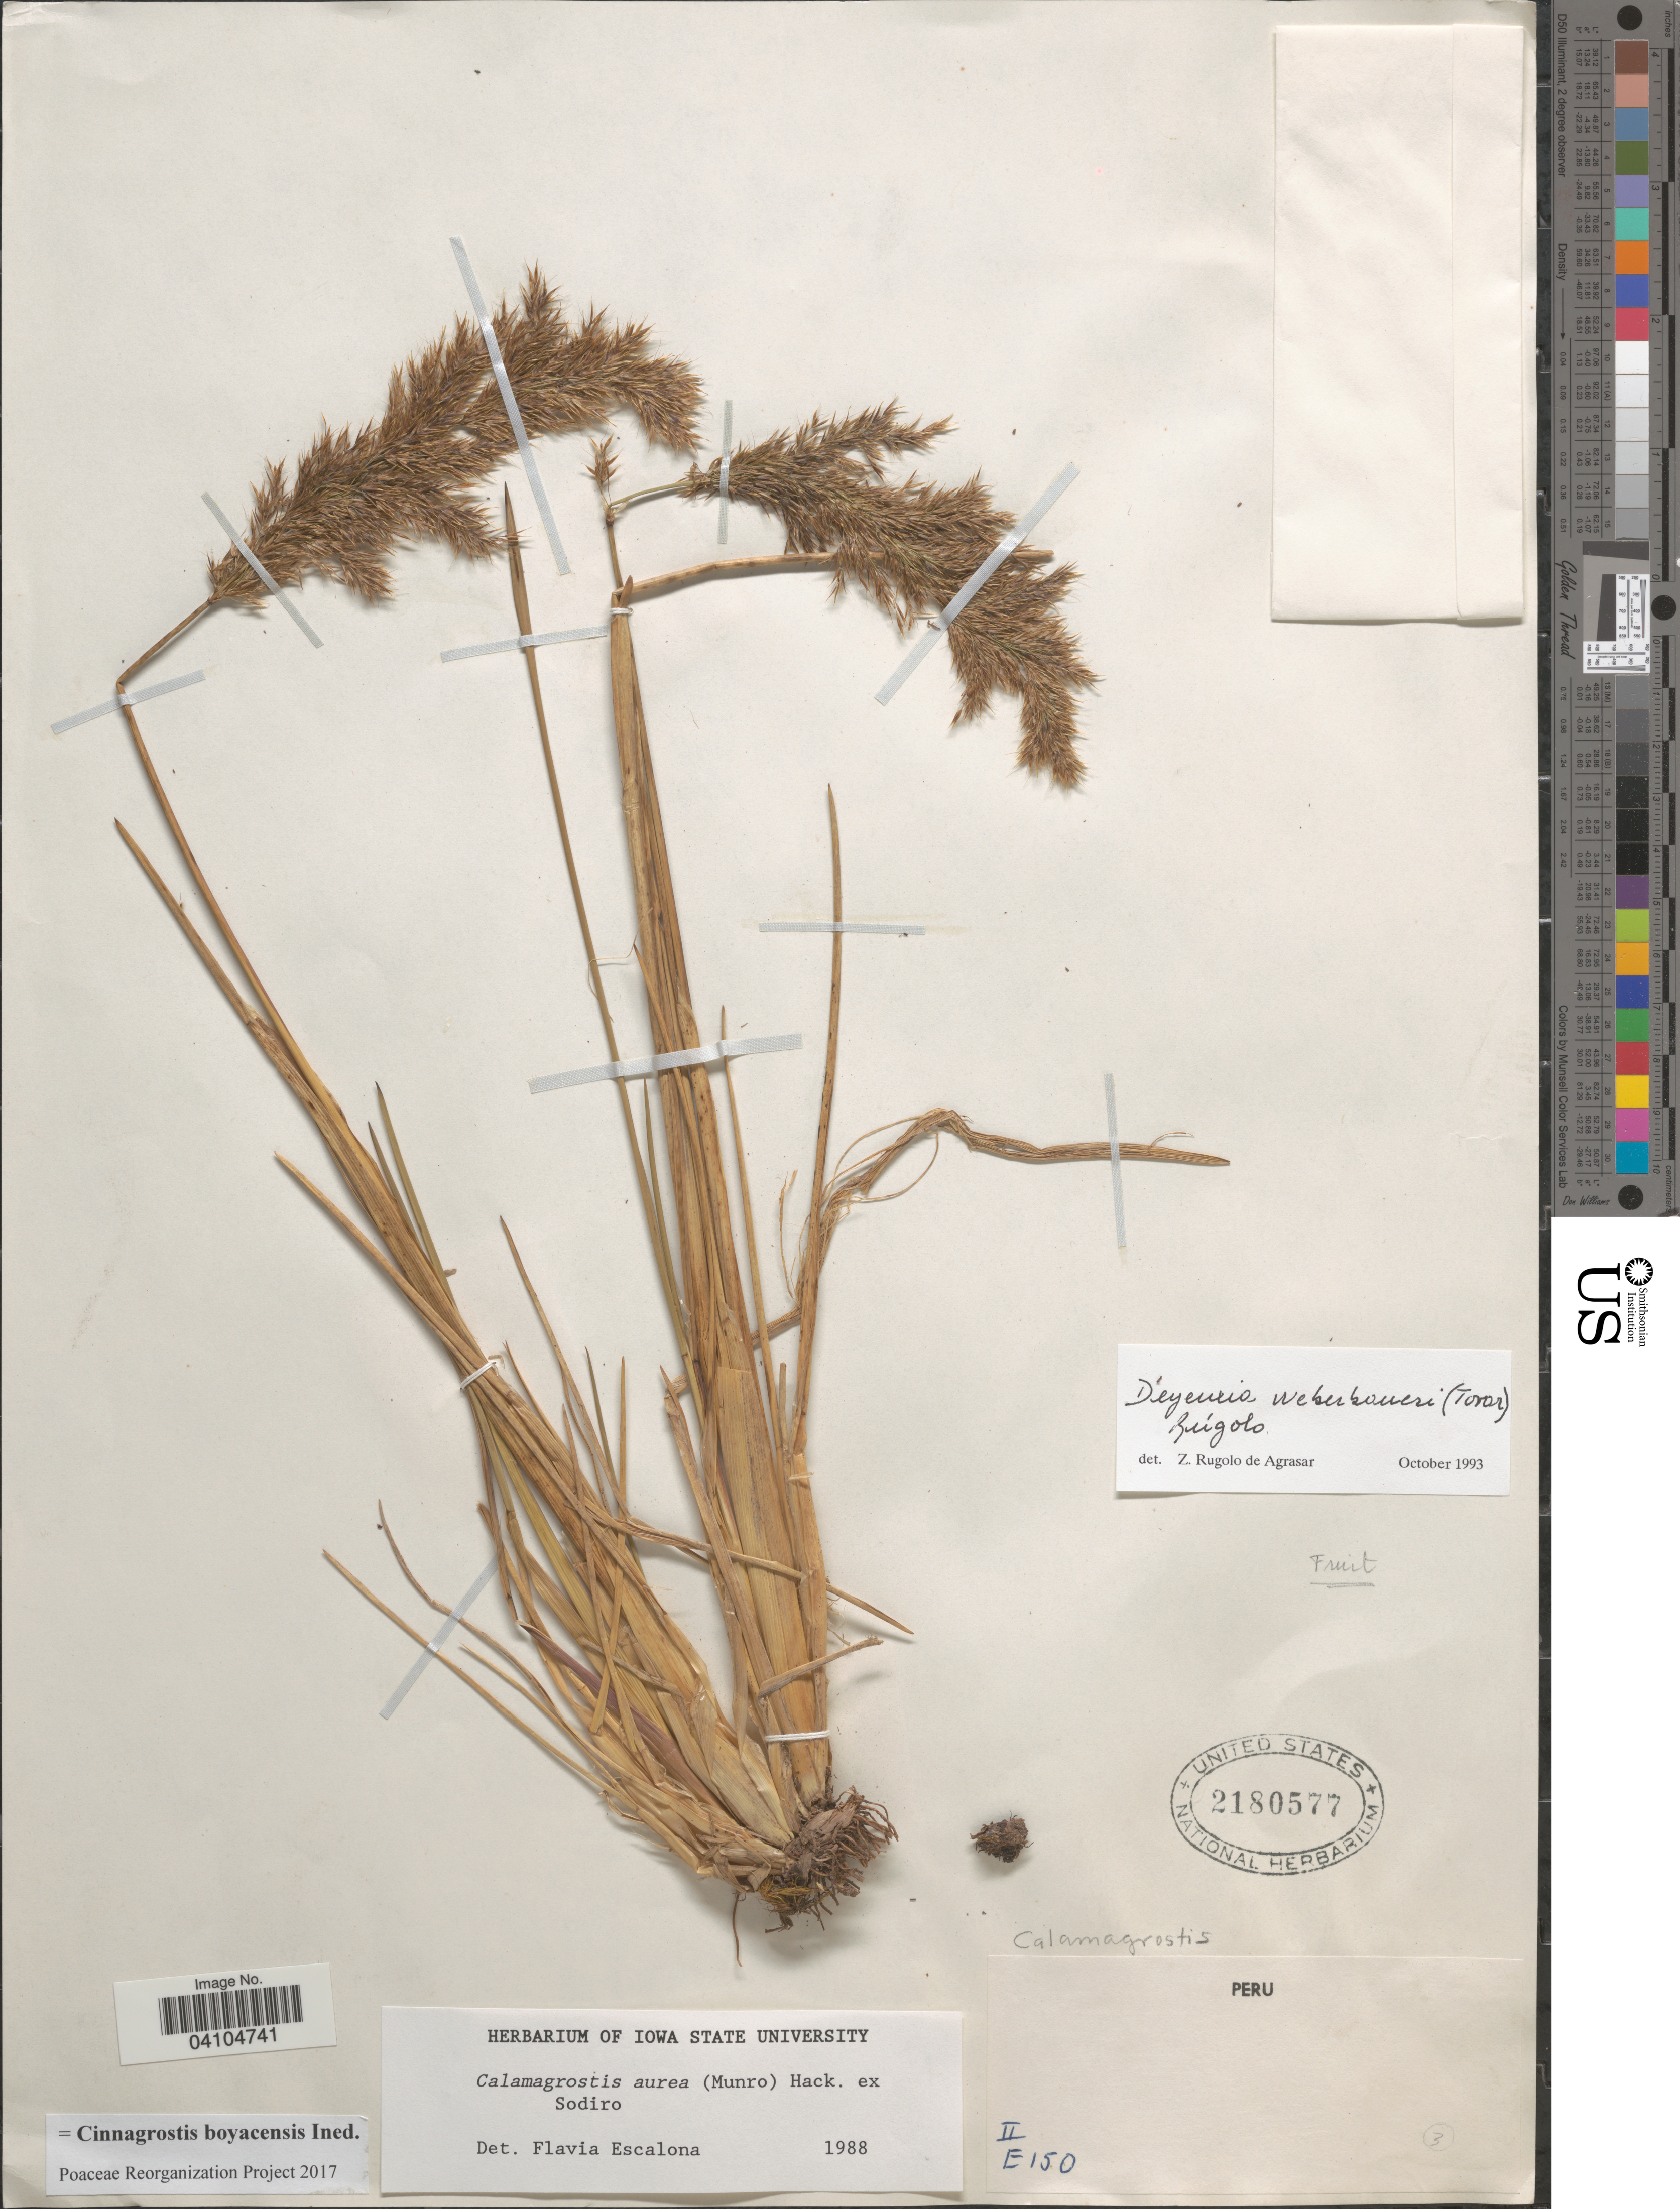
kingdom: Plantae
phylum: Tracheophyta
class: Liliopsida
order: Poales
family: Poaceae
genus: Deschampsia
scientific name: Deschampsia boyacensis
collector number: E150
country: Peru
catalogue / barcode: US 2180577